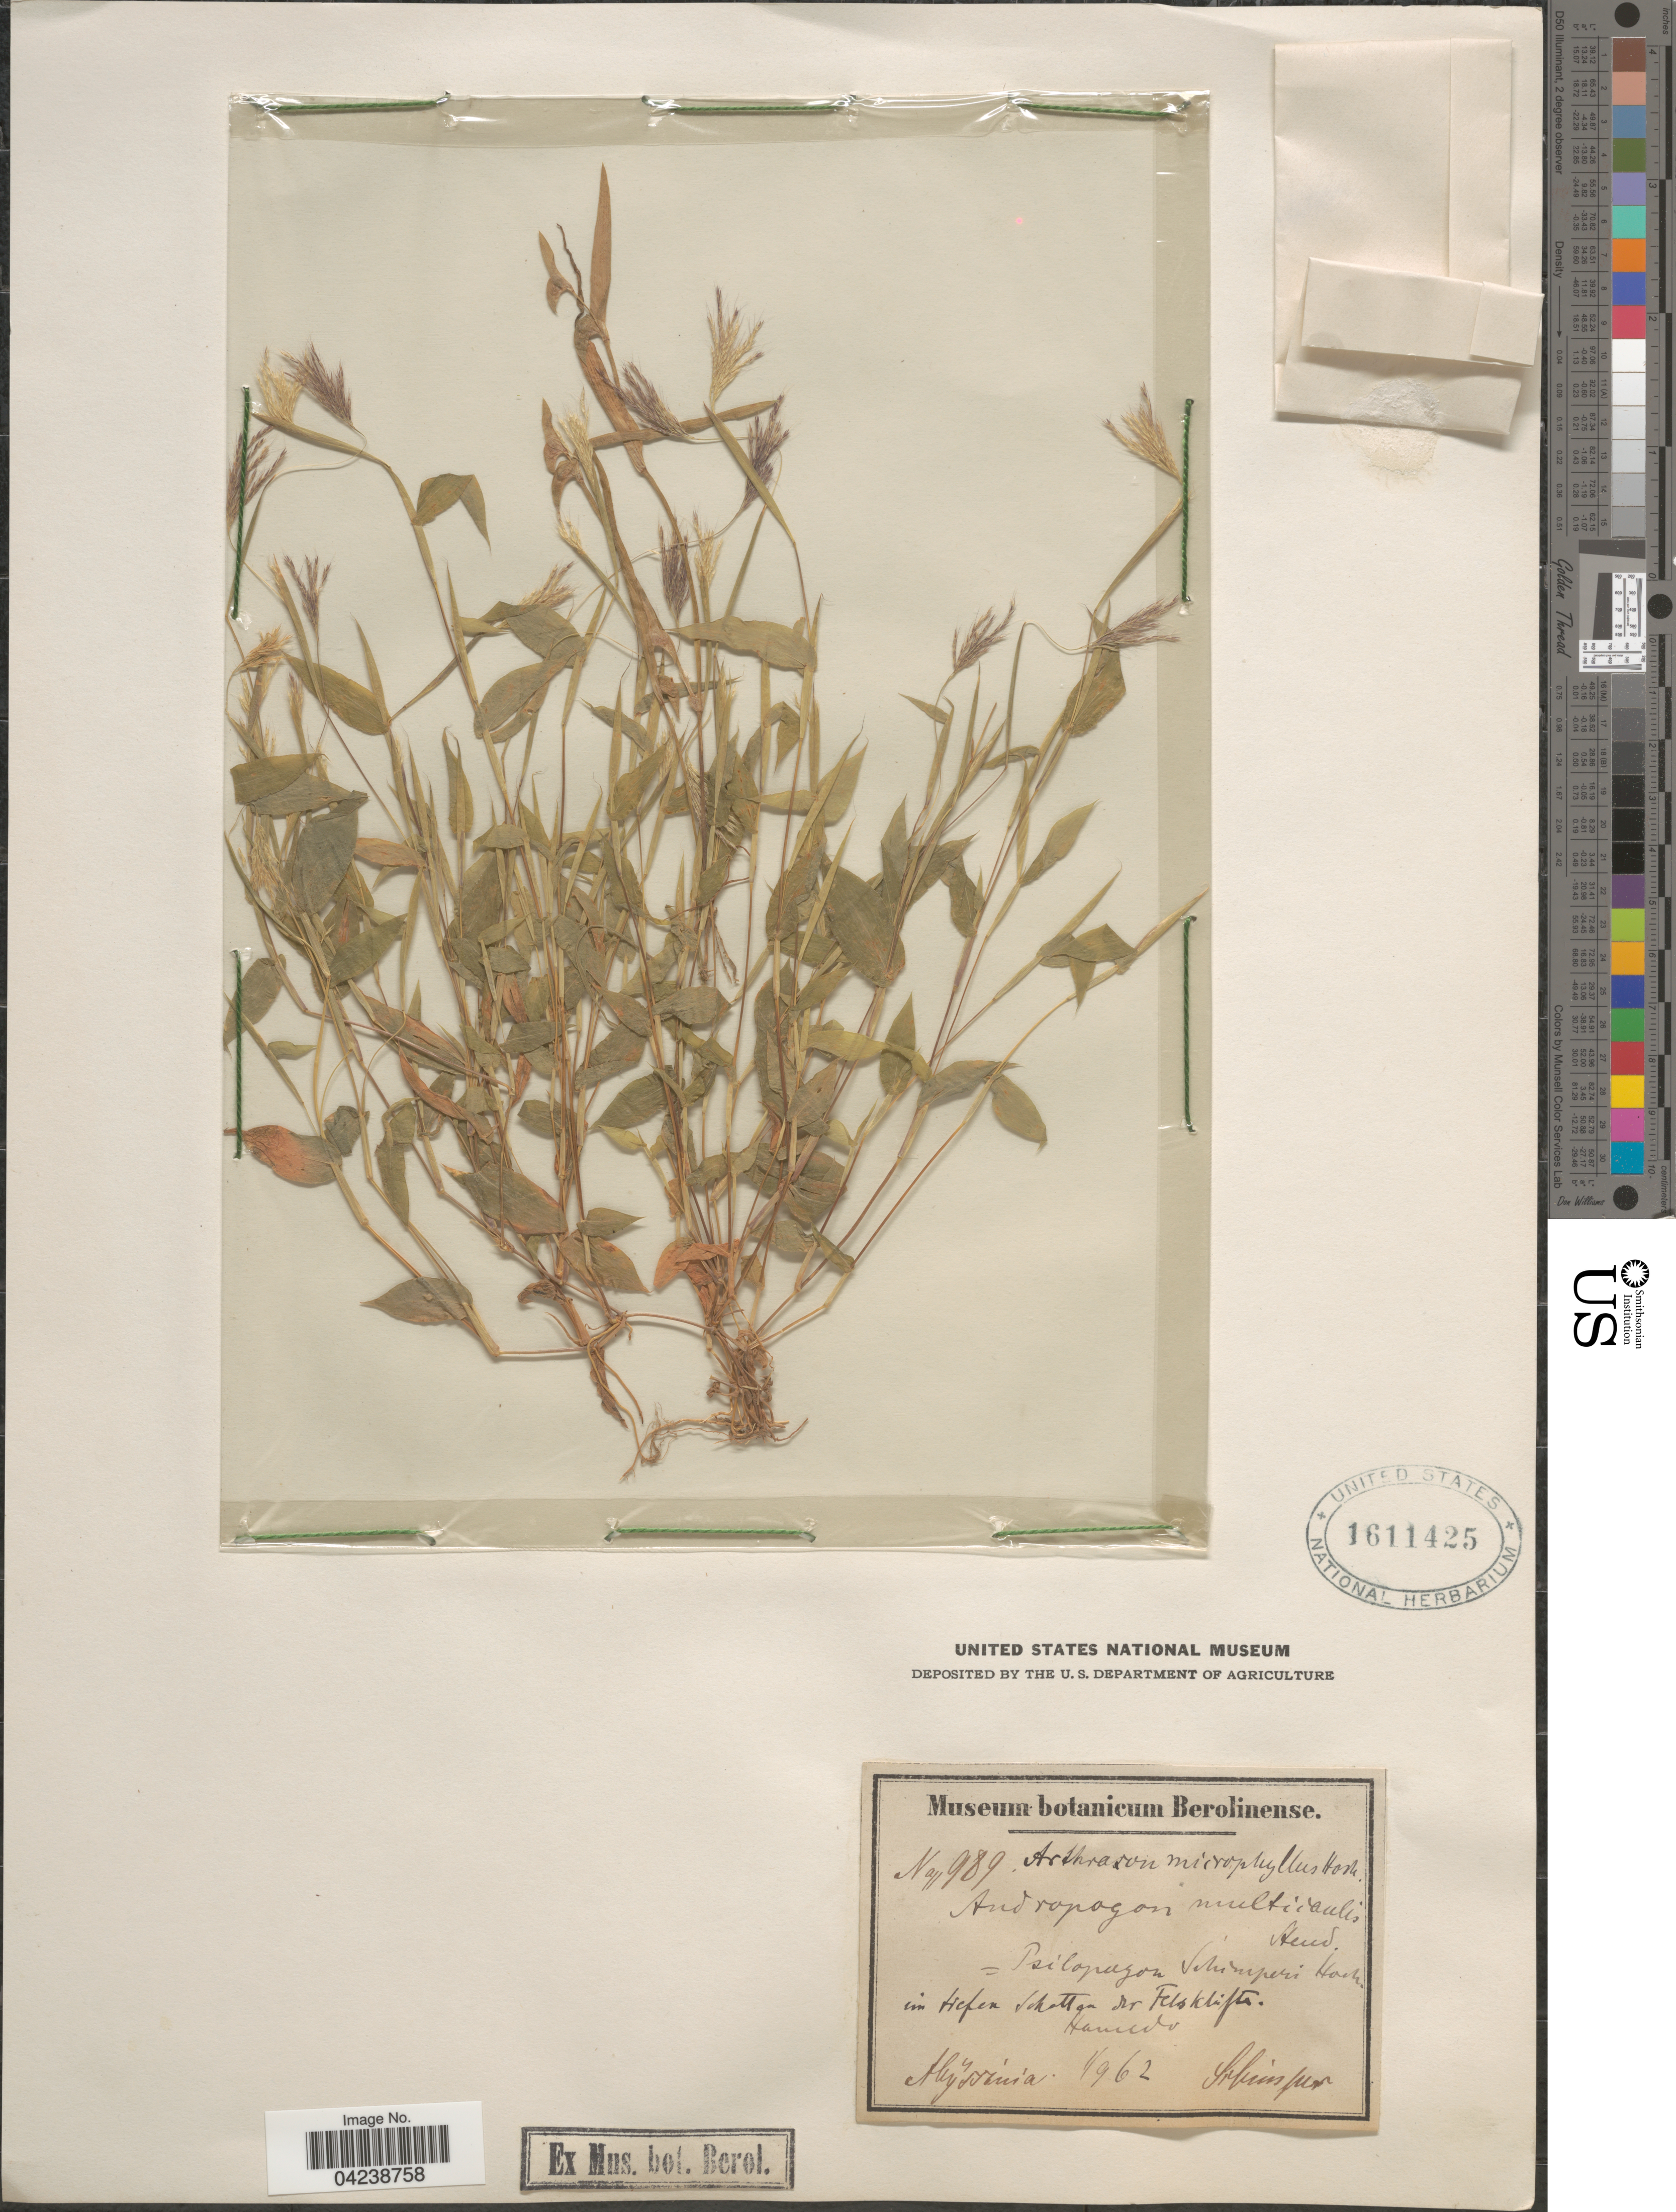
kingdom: Plantae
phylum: Tracheophyta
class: Liliopsida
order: Poales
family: Poaceae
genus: Arthraxon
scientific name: Arthraxon lancifolius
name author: (Trin.) Hochst.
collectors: -. Schimper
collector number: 989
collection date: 1962-01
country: Ethiopia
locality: Hamedo. Abyssinia.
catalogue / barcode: US 1611425